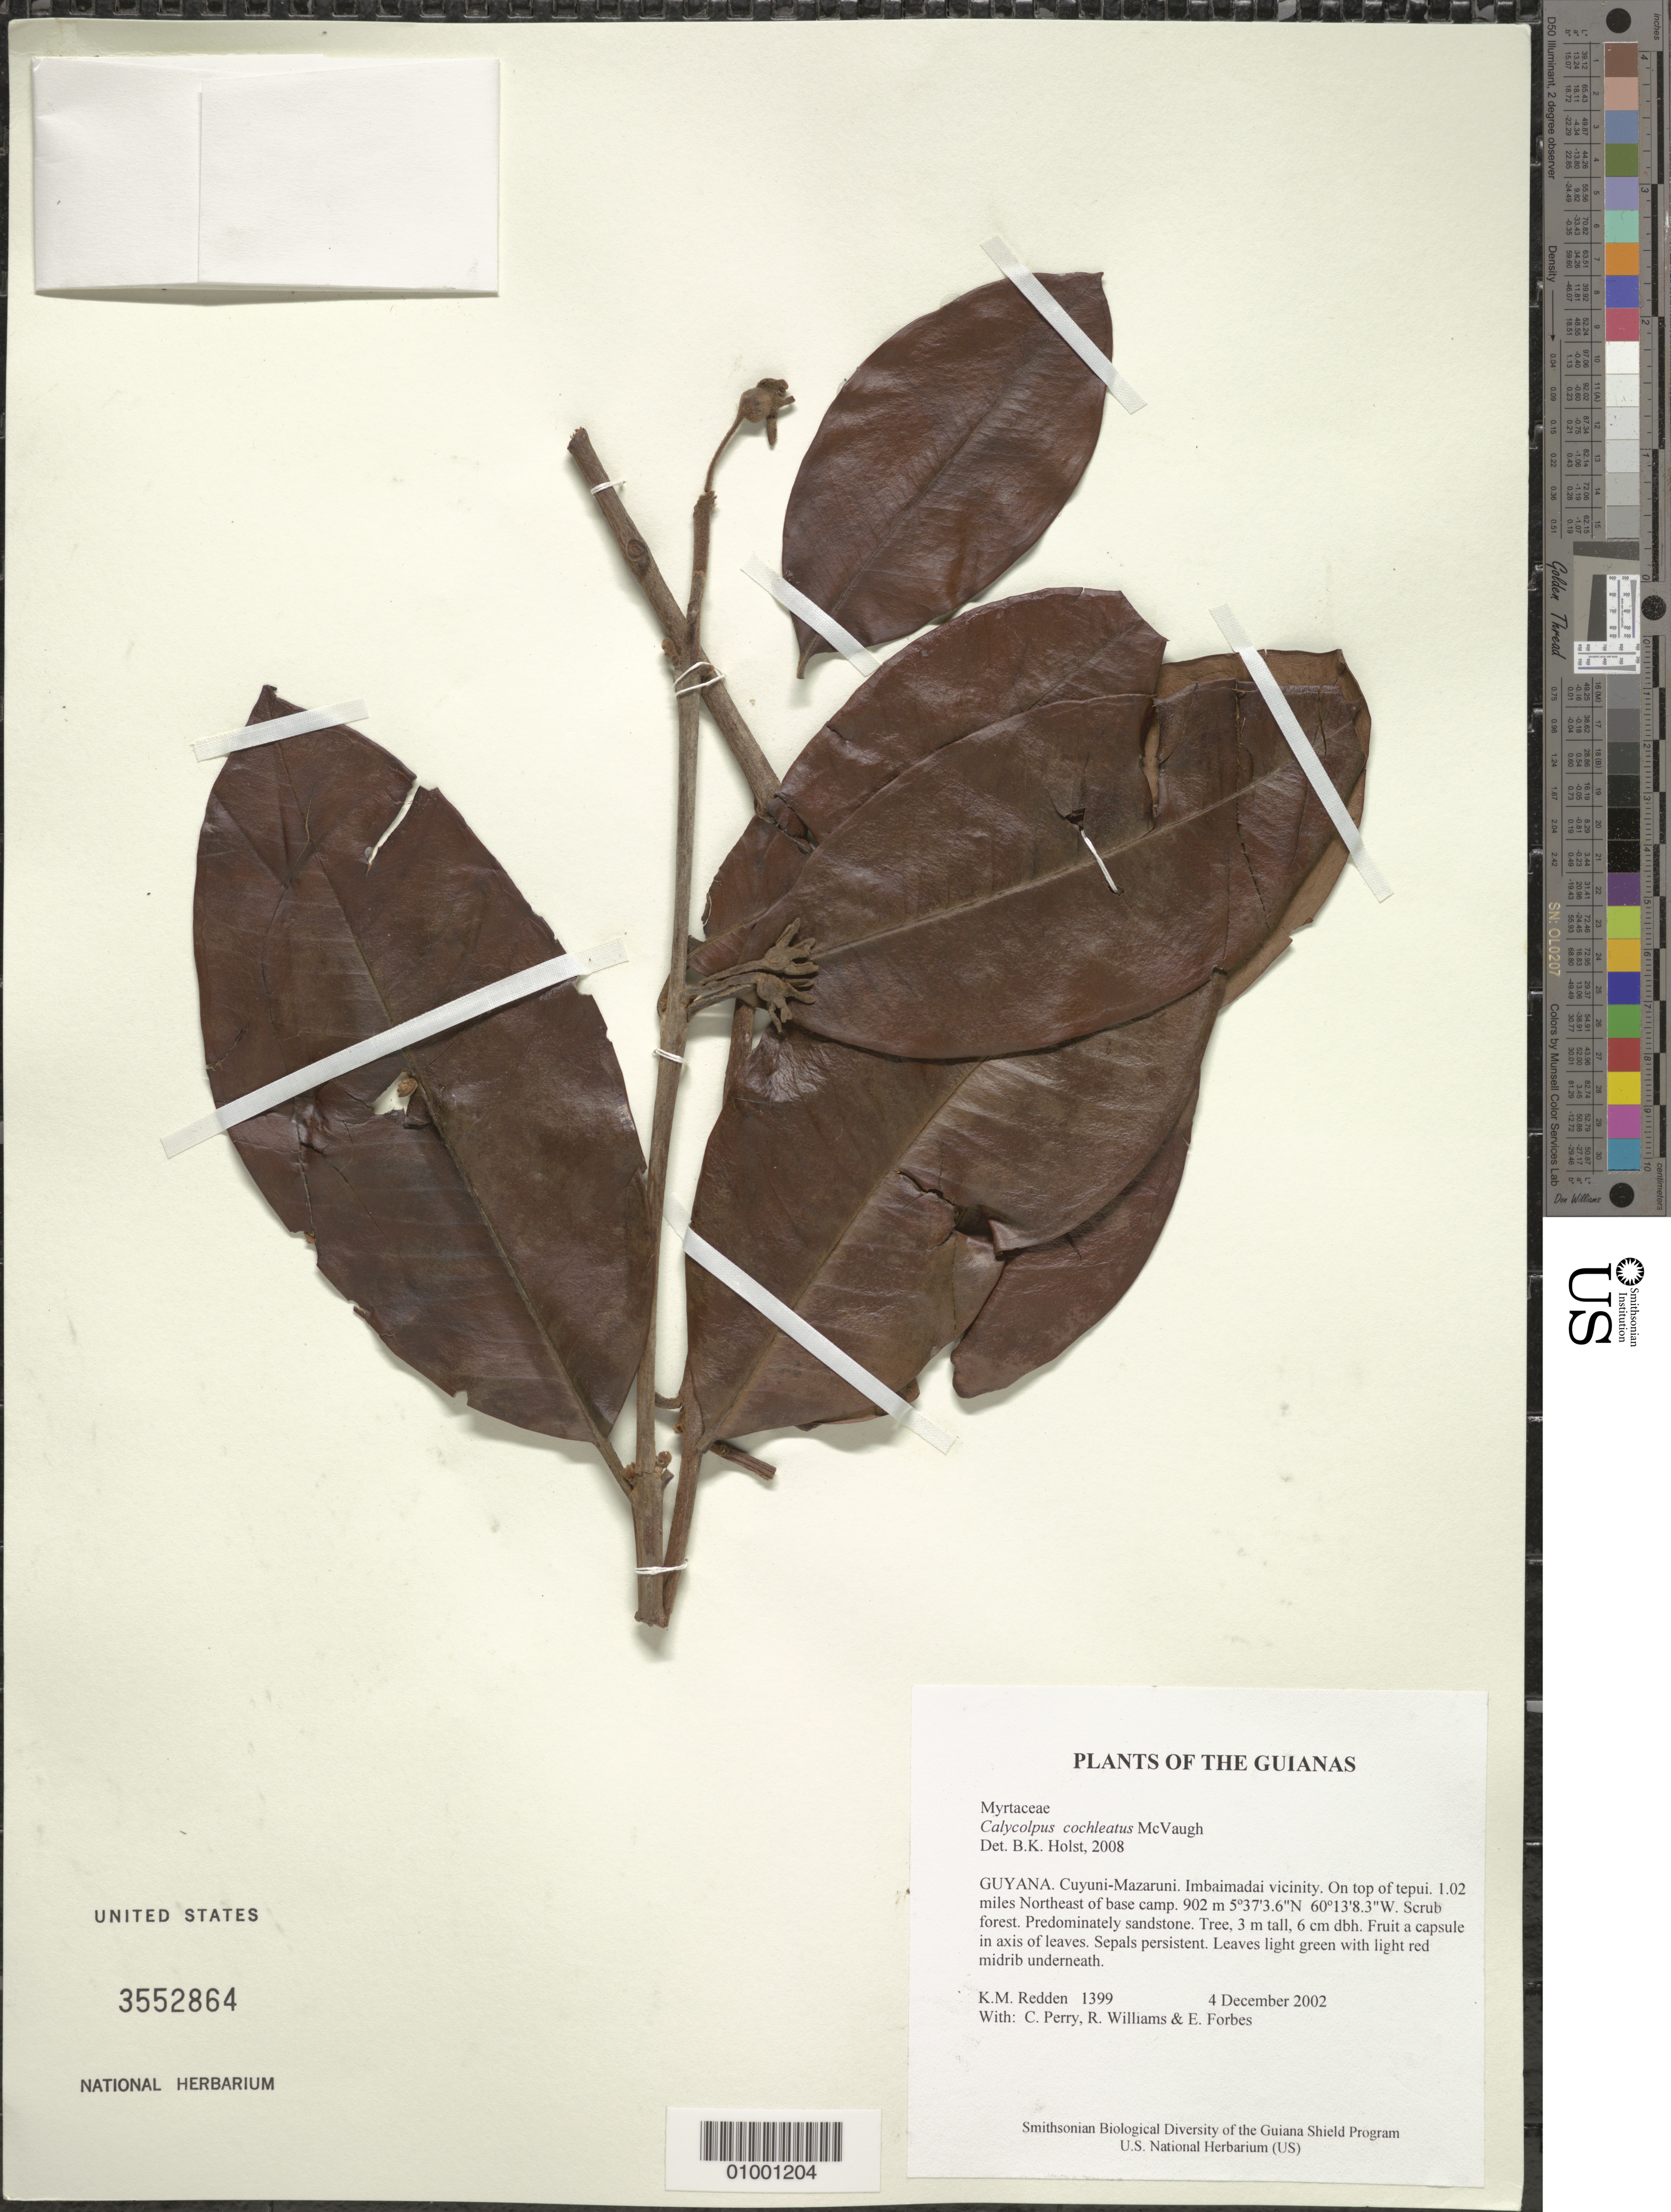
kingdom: Plantae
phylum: Tracheophyta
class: Magnoliopsida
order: Myrtales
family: Myrtaceae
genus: Calycolpus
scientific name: Calycolpus cochleatus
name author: McVaugh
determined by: Holst, Bruce K.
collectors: K. M. Redden, C. Perry, R. Williams & E. Forbes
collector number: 1399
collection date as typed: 4 December 2002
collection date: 2002-12-04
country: Guyana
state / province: Cuyuni-Mazaruni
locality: Imbaimadai vicinity. On top of tepui. 1.02 miles Northeast of base camp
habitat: Scrub forest. Predominately sandstone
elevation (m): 902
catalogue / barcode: US 3552864